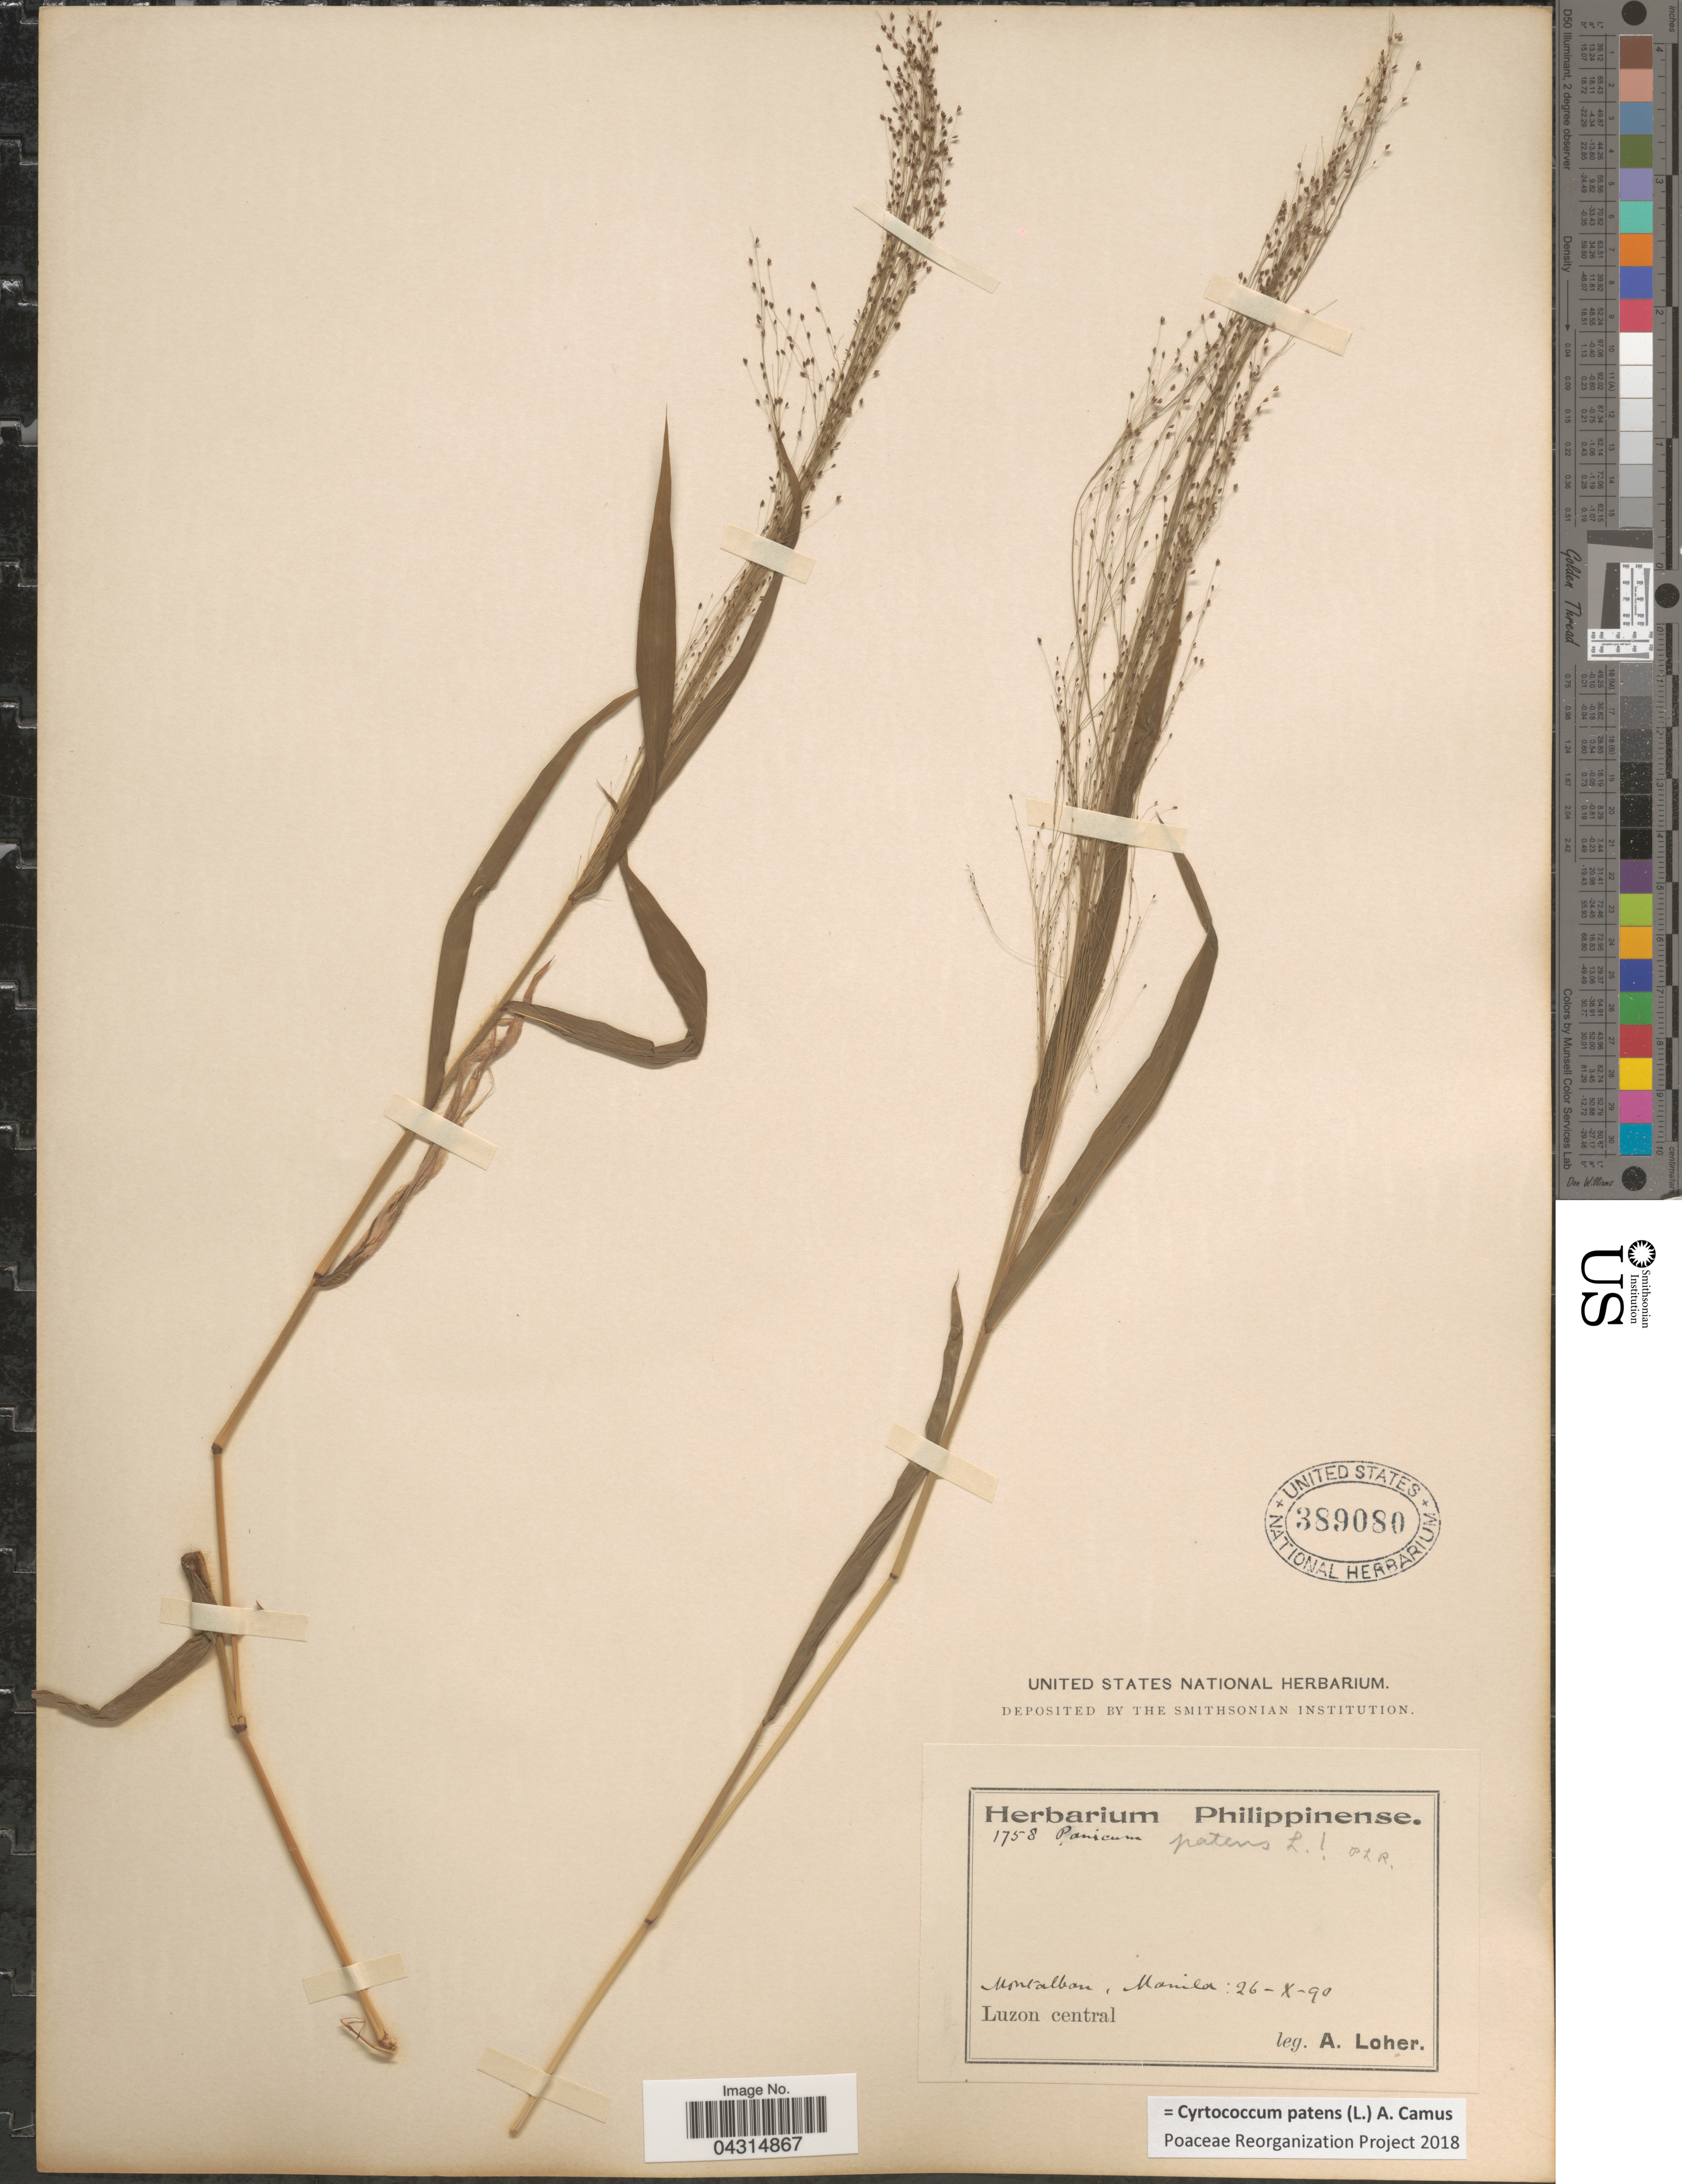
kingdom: Plantae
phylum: Tracheophyta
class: Liliopsida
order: Poales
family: Poaceae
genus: Cyrtococcum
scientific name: Cyrtococcum patens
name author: (L.) A. Camus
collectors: A. Loher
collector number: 1758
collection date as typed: Transcribed d/m/y: 26/10/90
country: Philippines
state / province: Central Luzon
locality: Montalban, Manila. Luzon central.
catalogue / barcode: US 389080